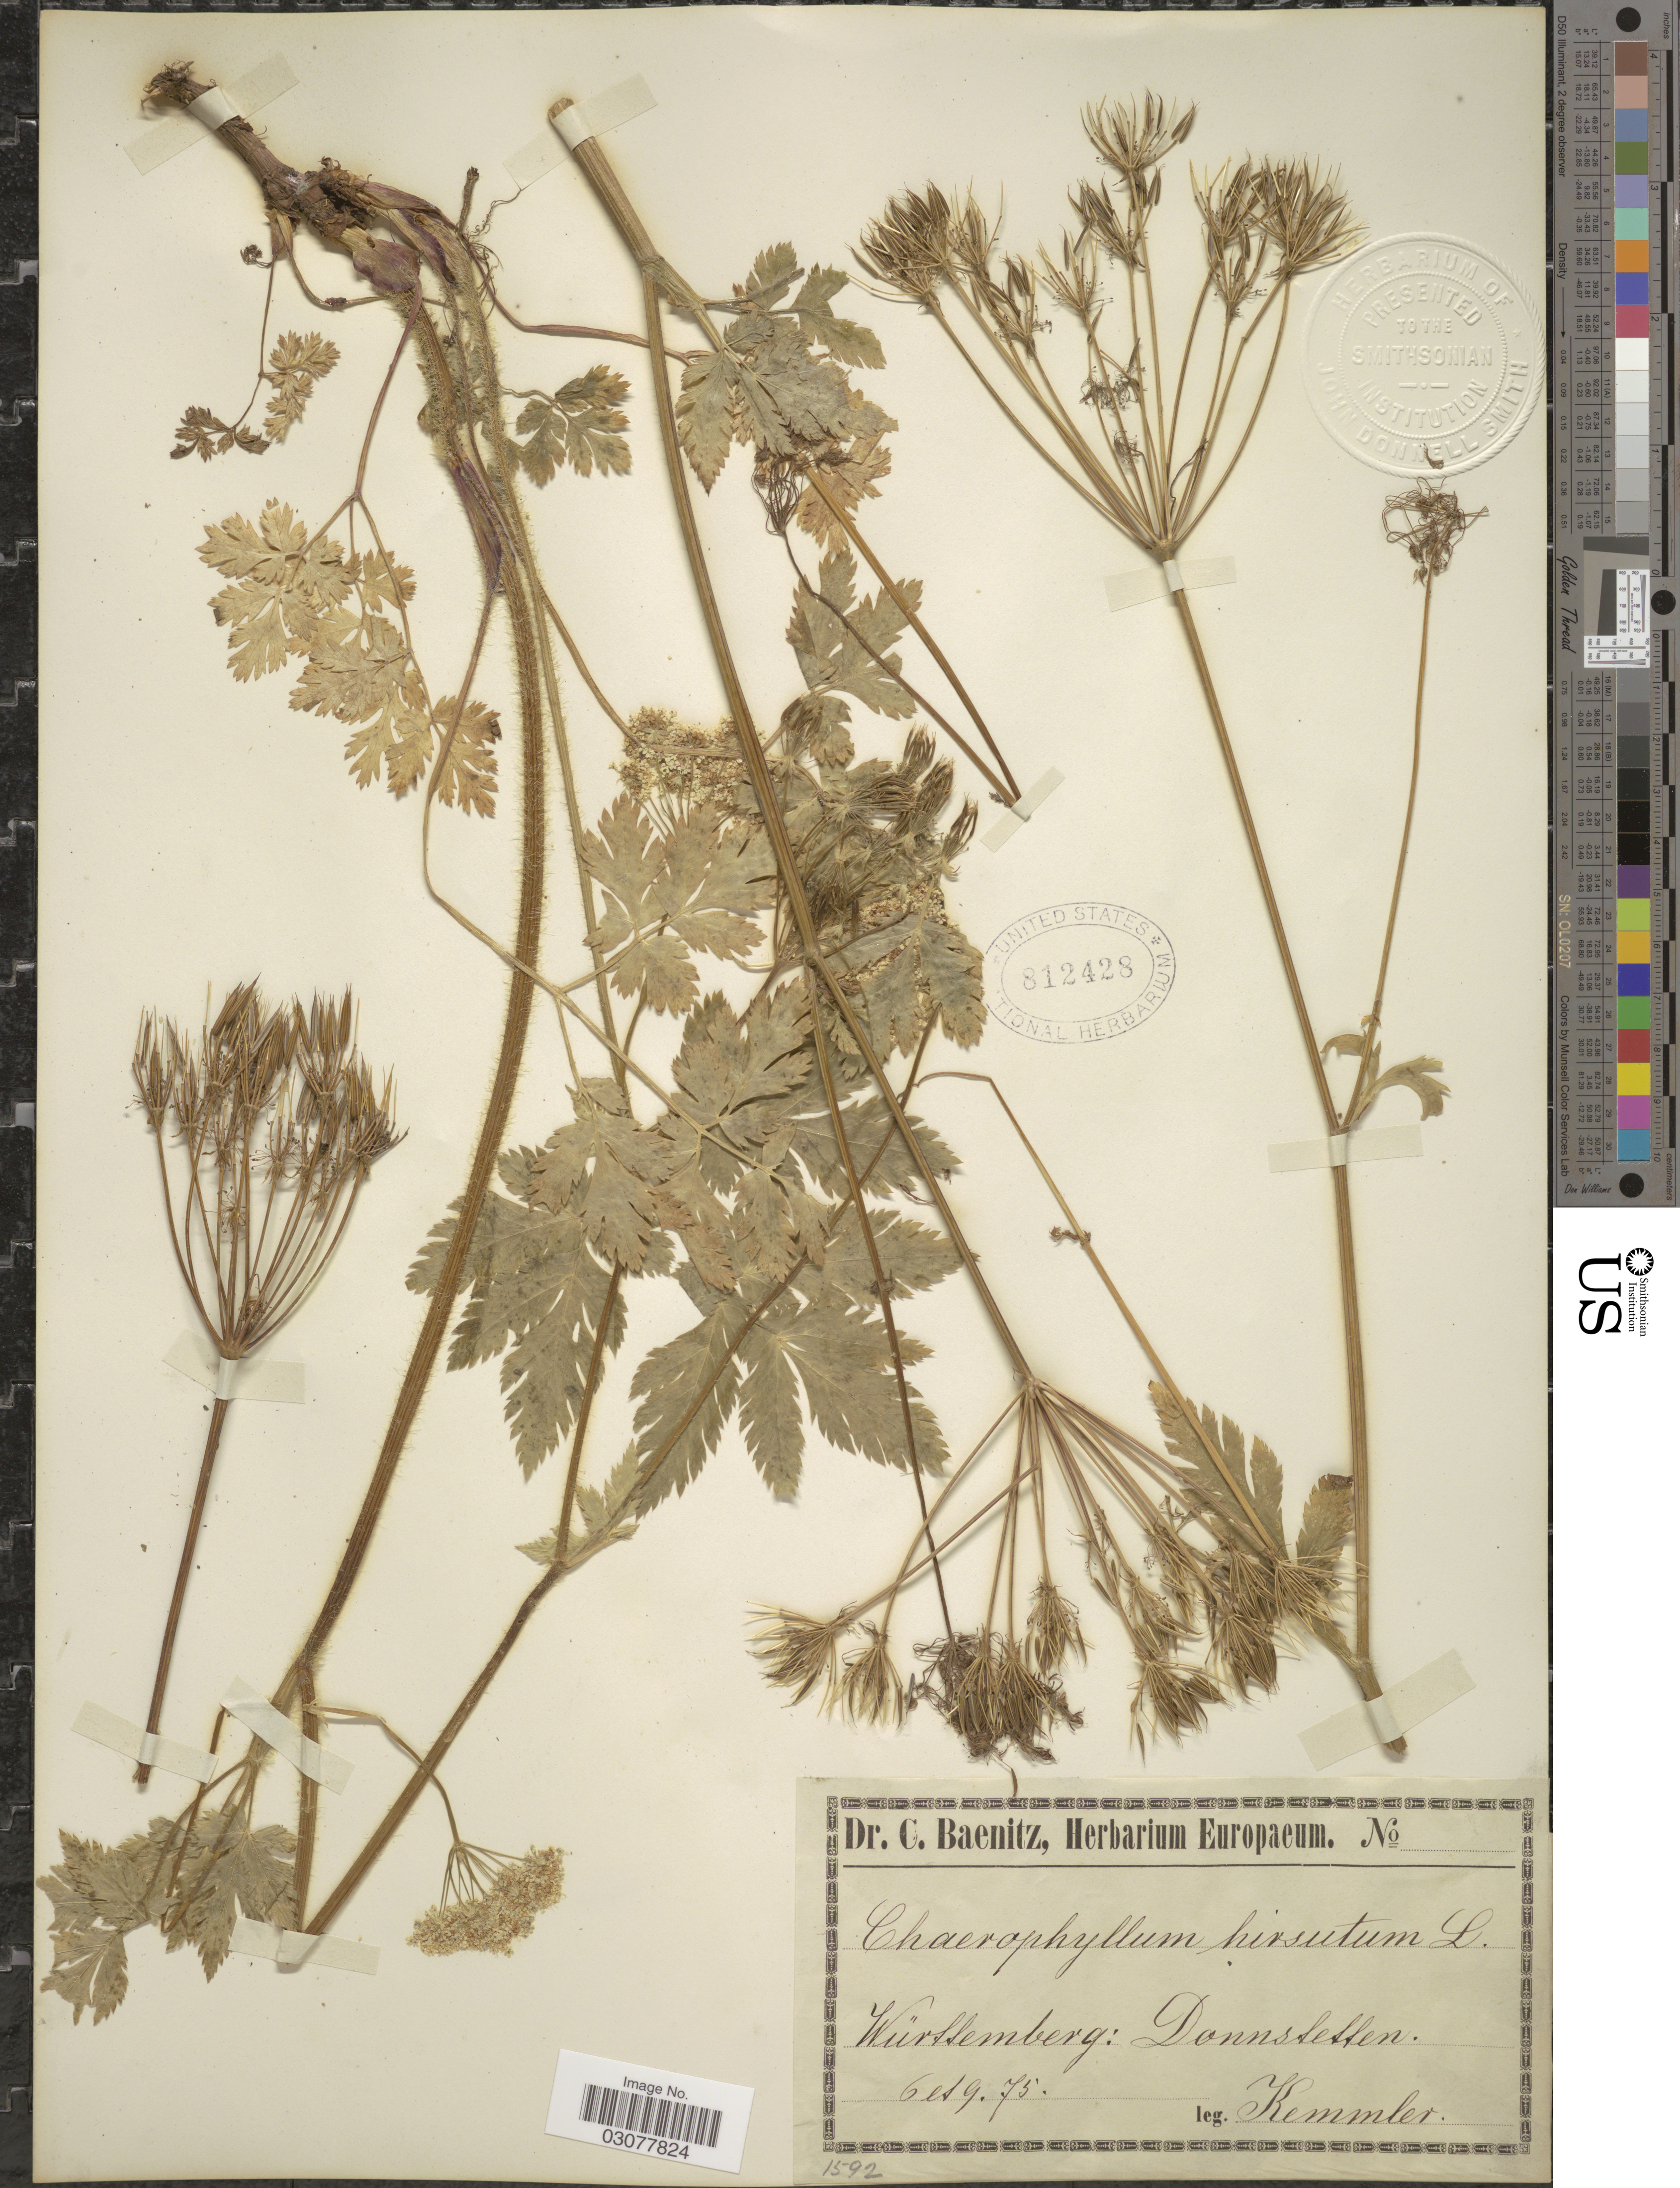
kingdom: Plantae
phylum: Tracheophyta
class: Magnoliopsida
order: Apiales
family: Apiaceae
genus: Chaerophyllum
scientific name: Chaerophyllum hirsutum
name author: L.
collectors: -. Kemmler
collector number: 1592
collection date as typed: Transcribed d/m/y: /6/75 to /9/75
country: Germany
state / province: Baden-Württemberg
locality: Württemberg: Donnstetten.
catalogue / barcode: US 812428